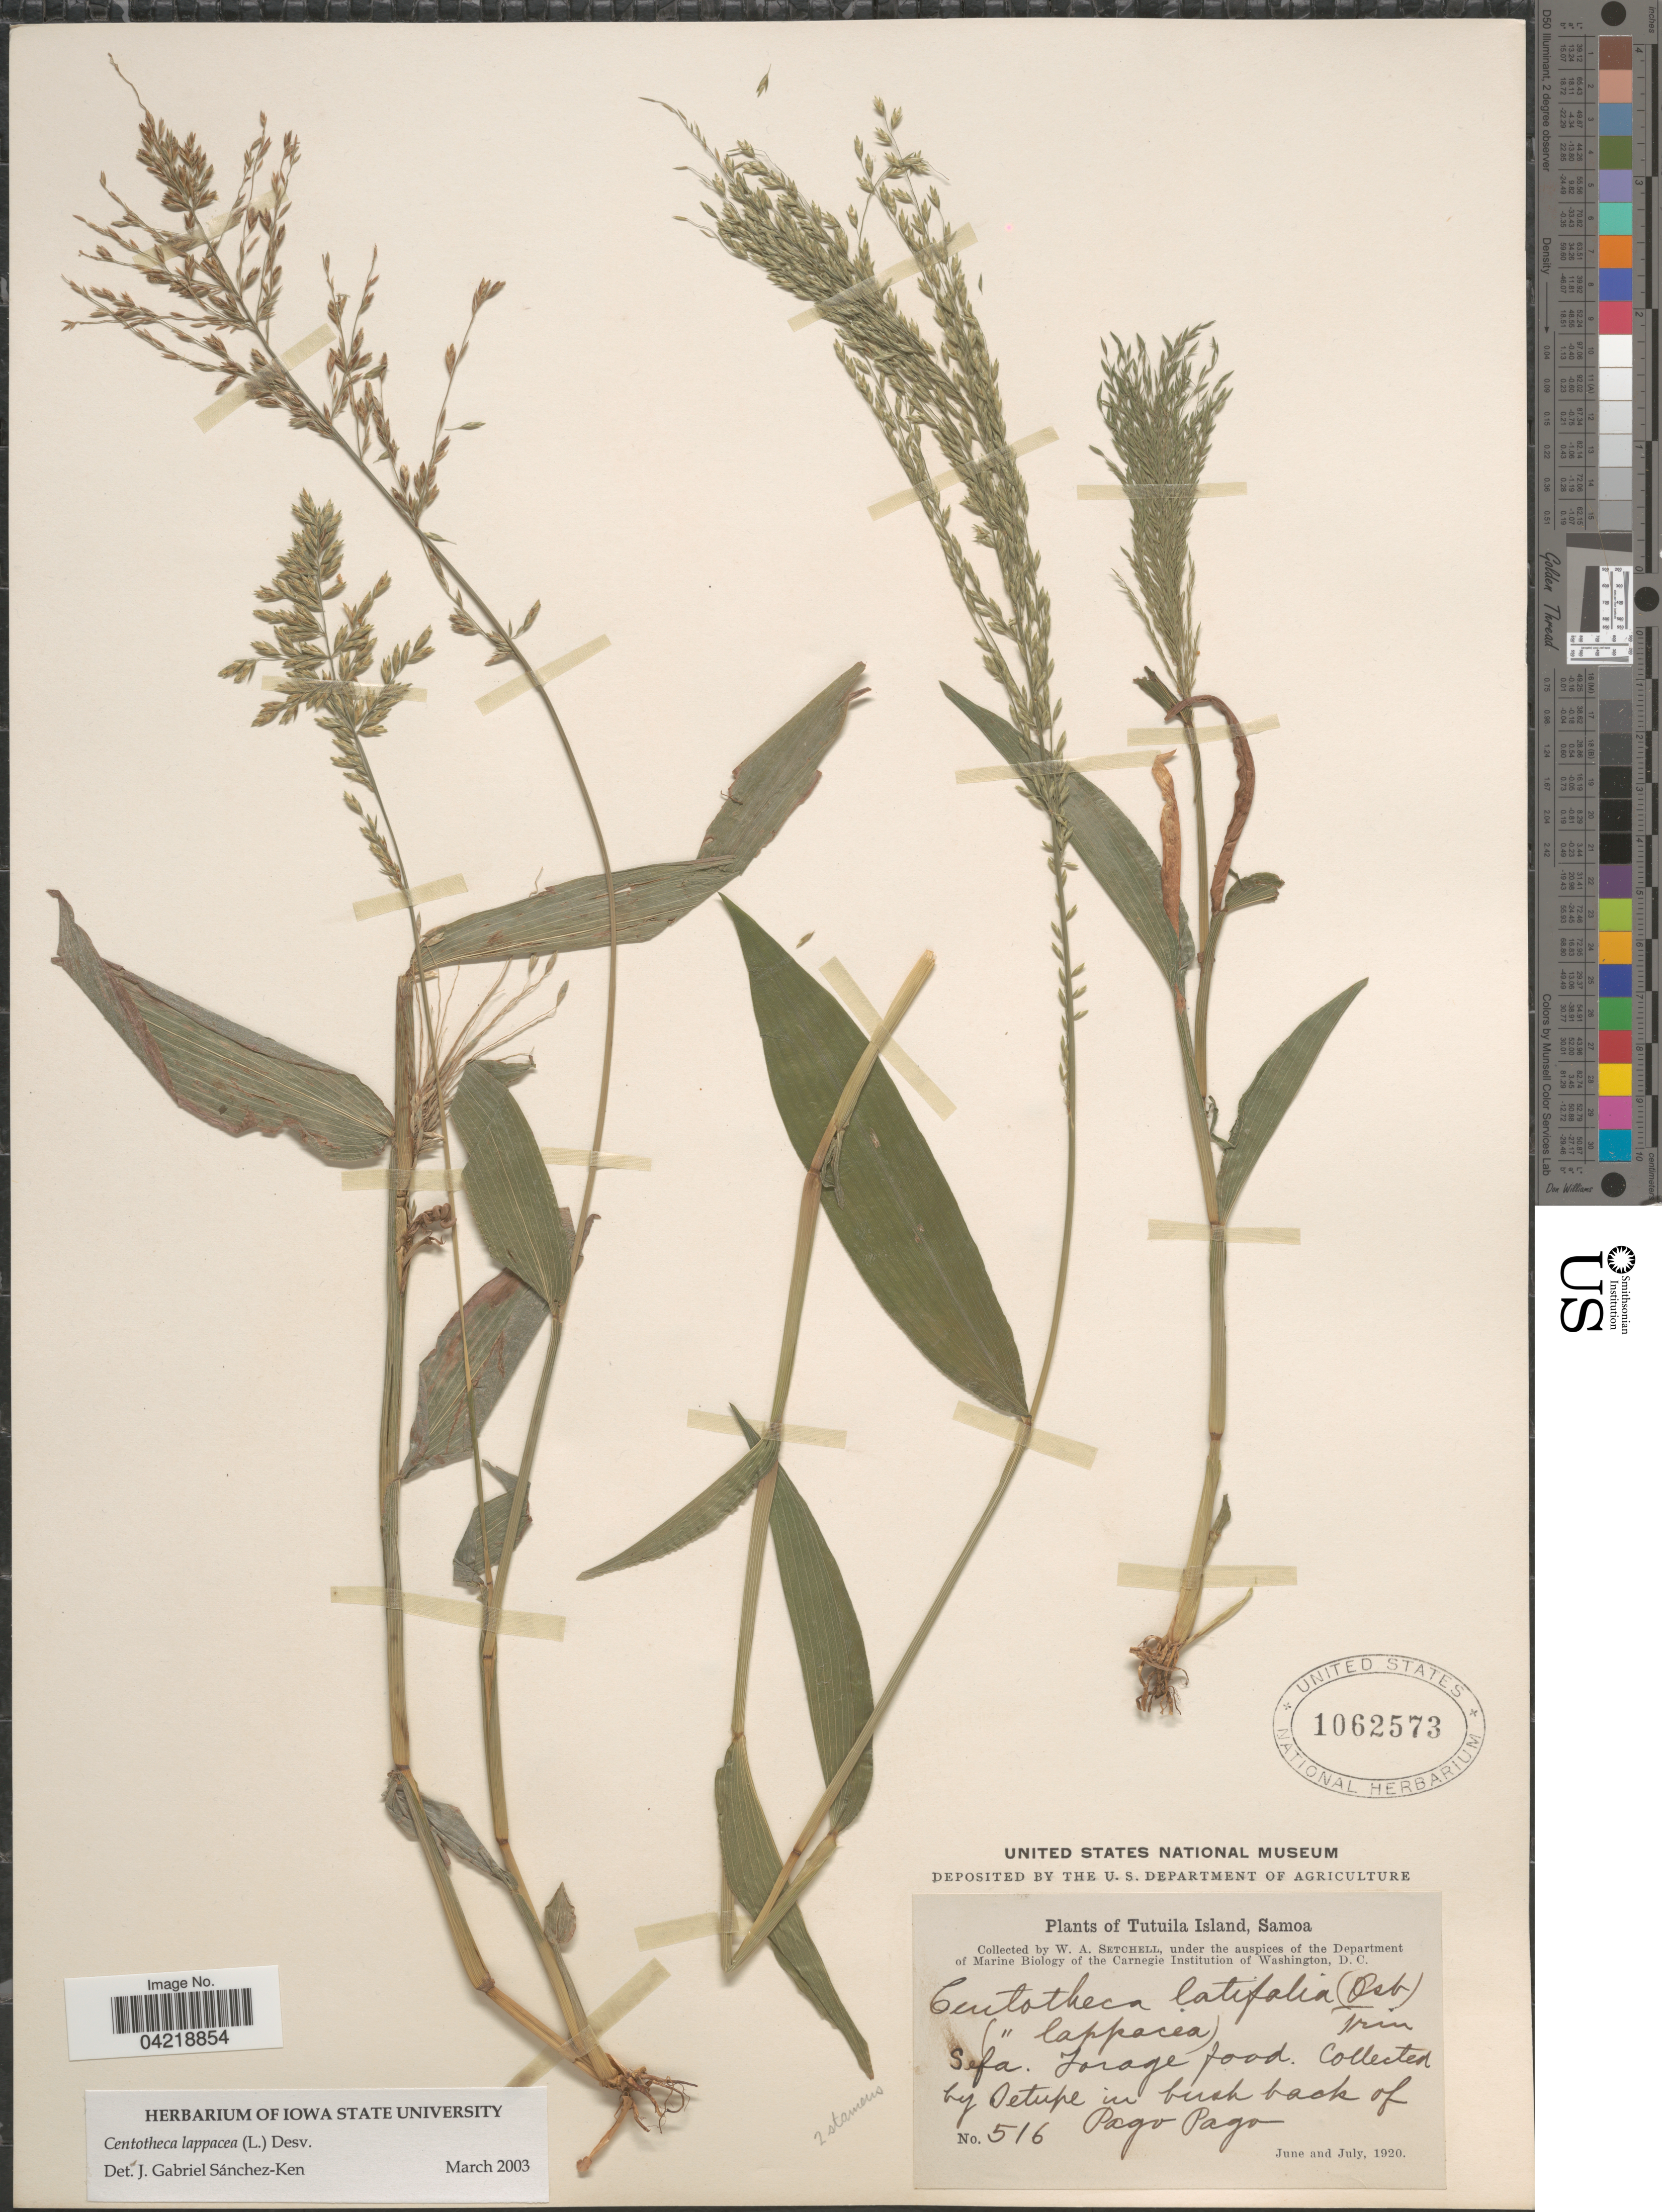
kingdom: Plantae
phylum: Tracheophyta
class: Liliopsida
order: Poales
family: Poaceae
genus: Centotheca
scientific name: Centotheca lappacea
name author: (L.) Desv.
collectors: W. Setchell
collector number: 516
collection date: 1920-06/1920-07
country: American Samoa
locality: Tutuila Island, Samoa. Back of Pago Pago.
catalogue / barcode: US 1062573